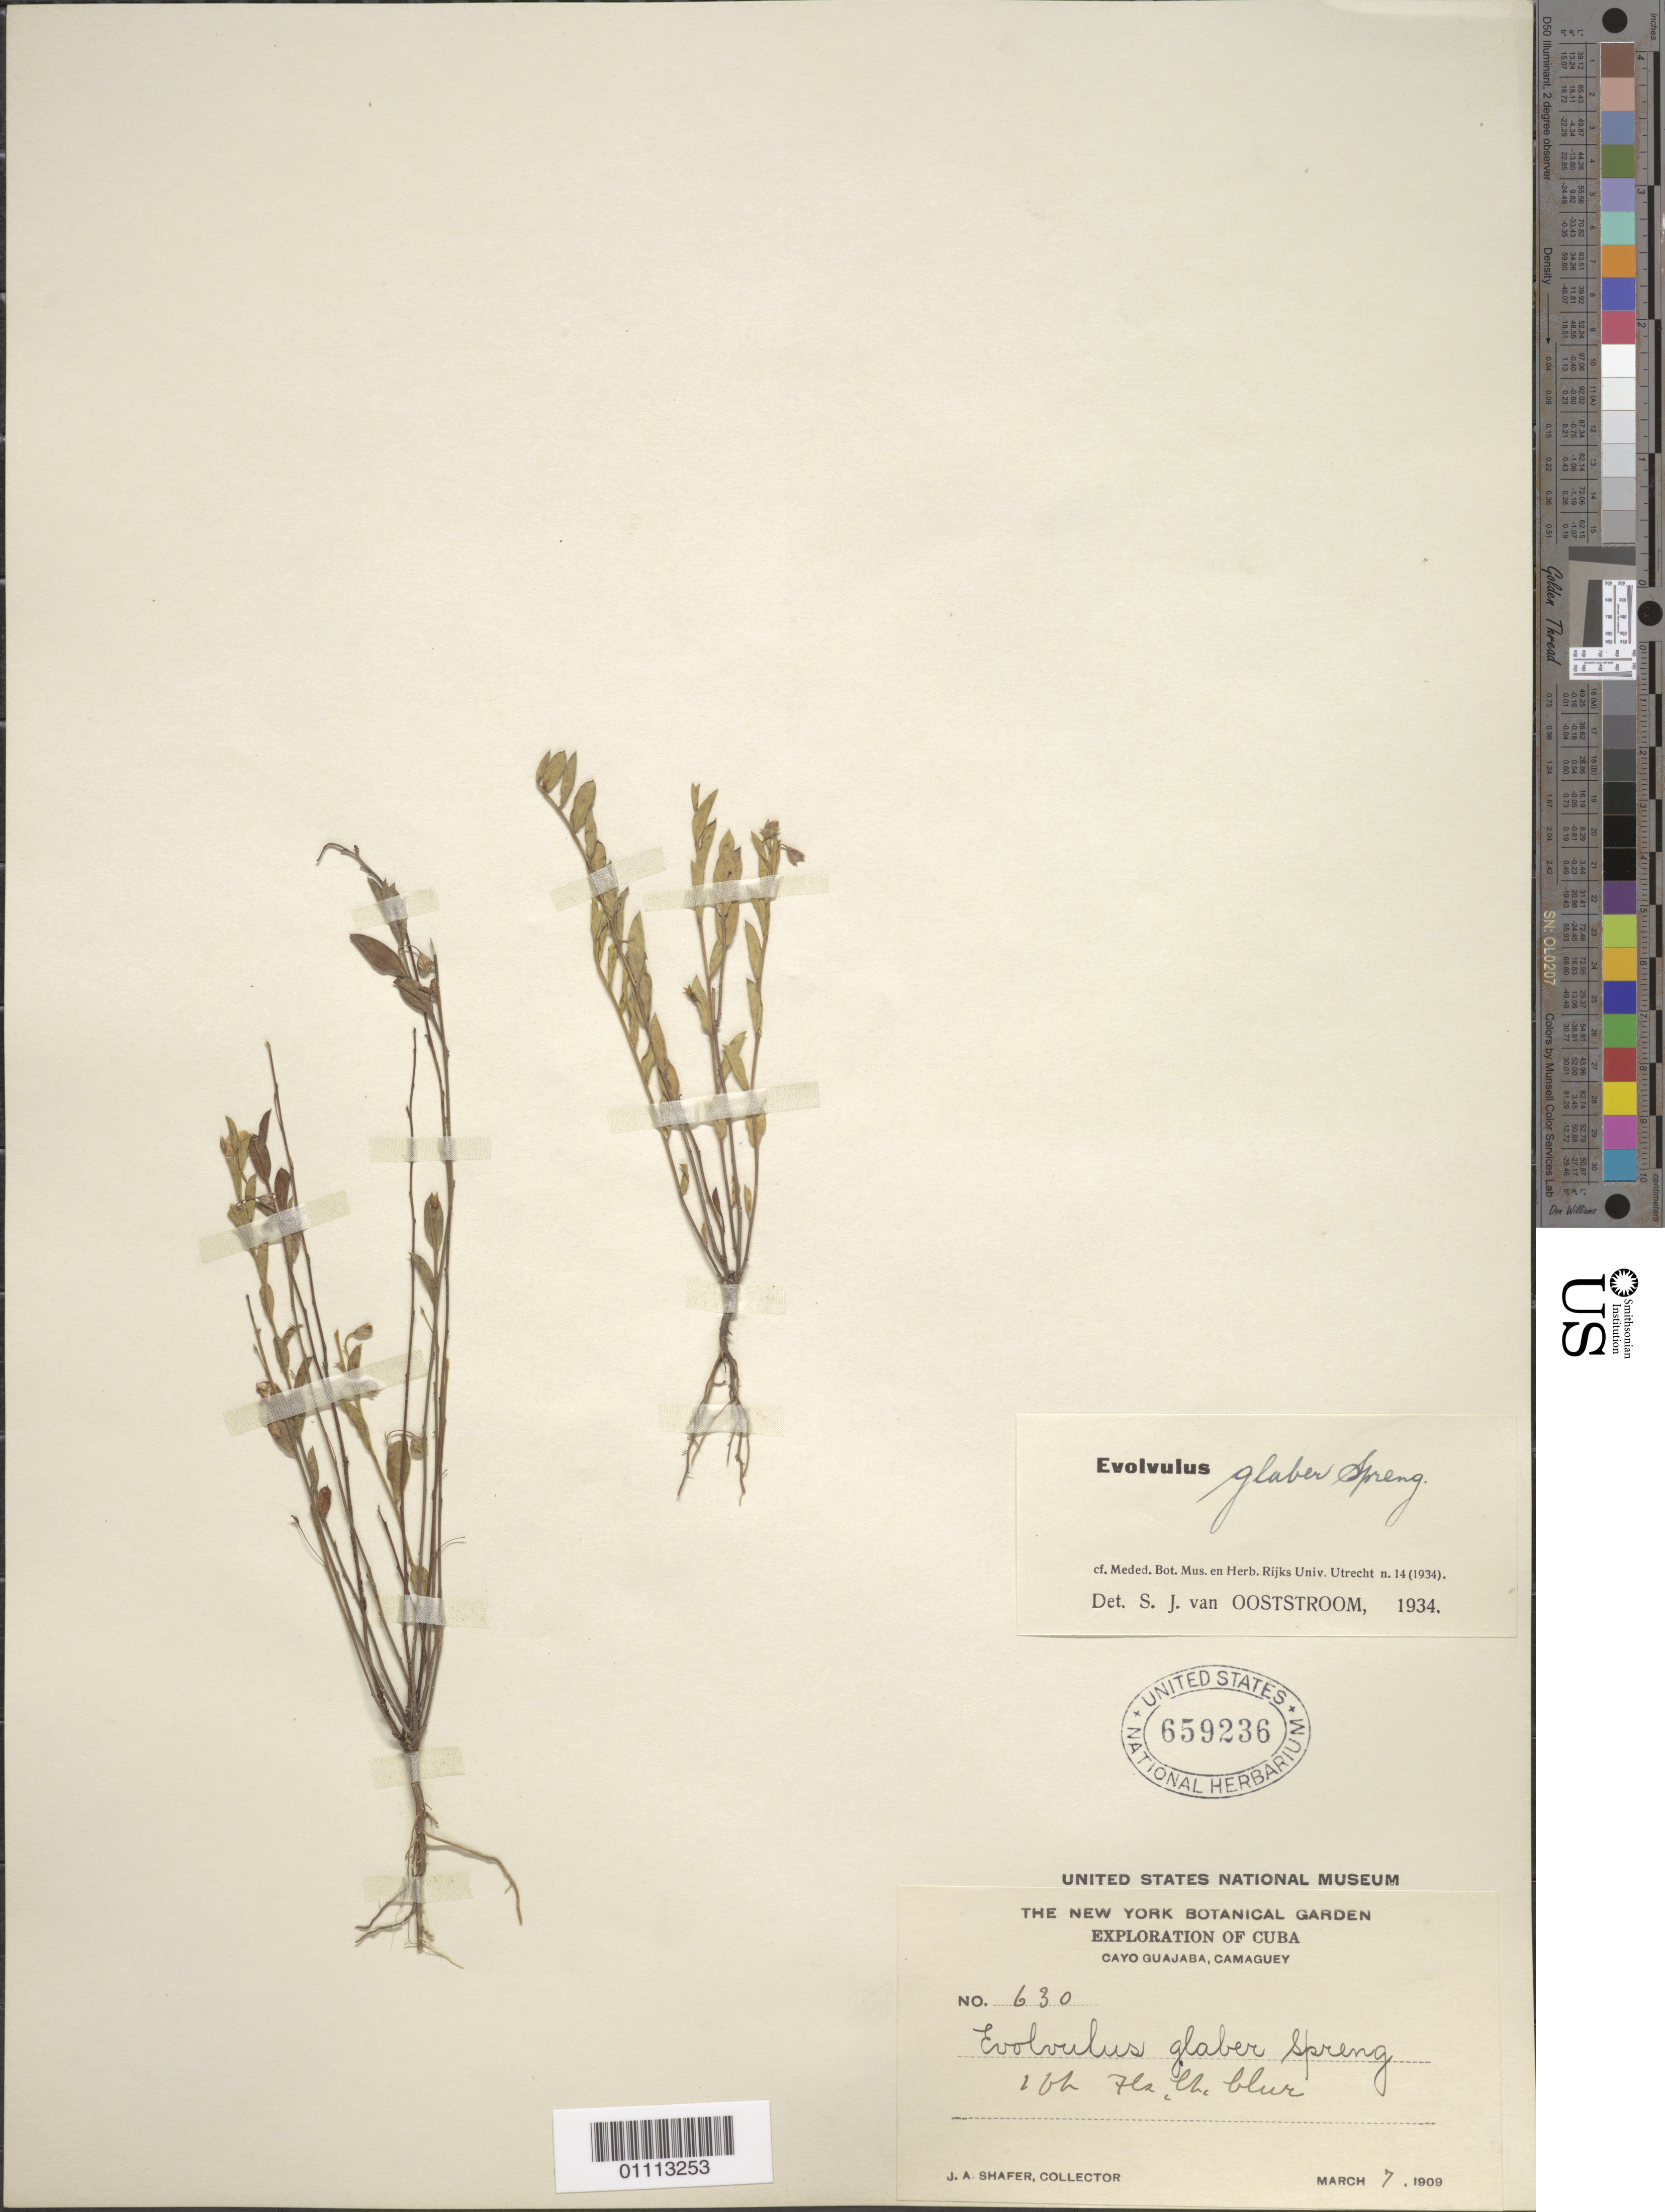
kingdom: Plantae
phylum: Tracheophyta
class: Magnoliopsida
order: Solanales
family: Convolvulaceae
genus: Evolvulus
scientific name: Evolvulus convolvuloides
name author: (Willd. ex Schult.) Stearn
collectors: J. A. Shafer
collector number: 630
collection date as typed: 07 Mar 1909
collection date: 1909-03-07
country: Cuba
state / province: Camagüey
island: Cuba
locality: Cayo Guajaba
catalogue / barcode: US 659236